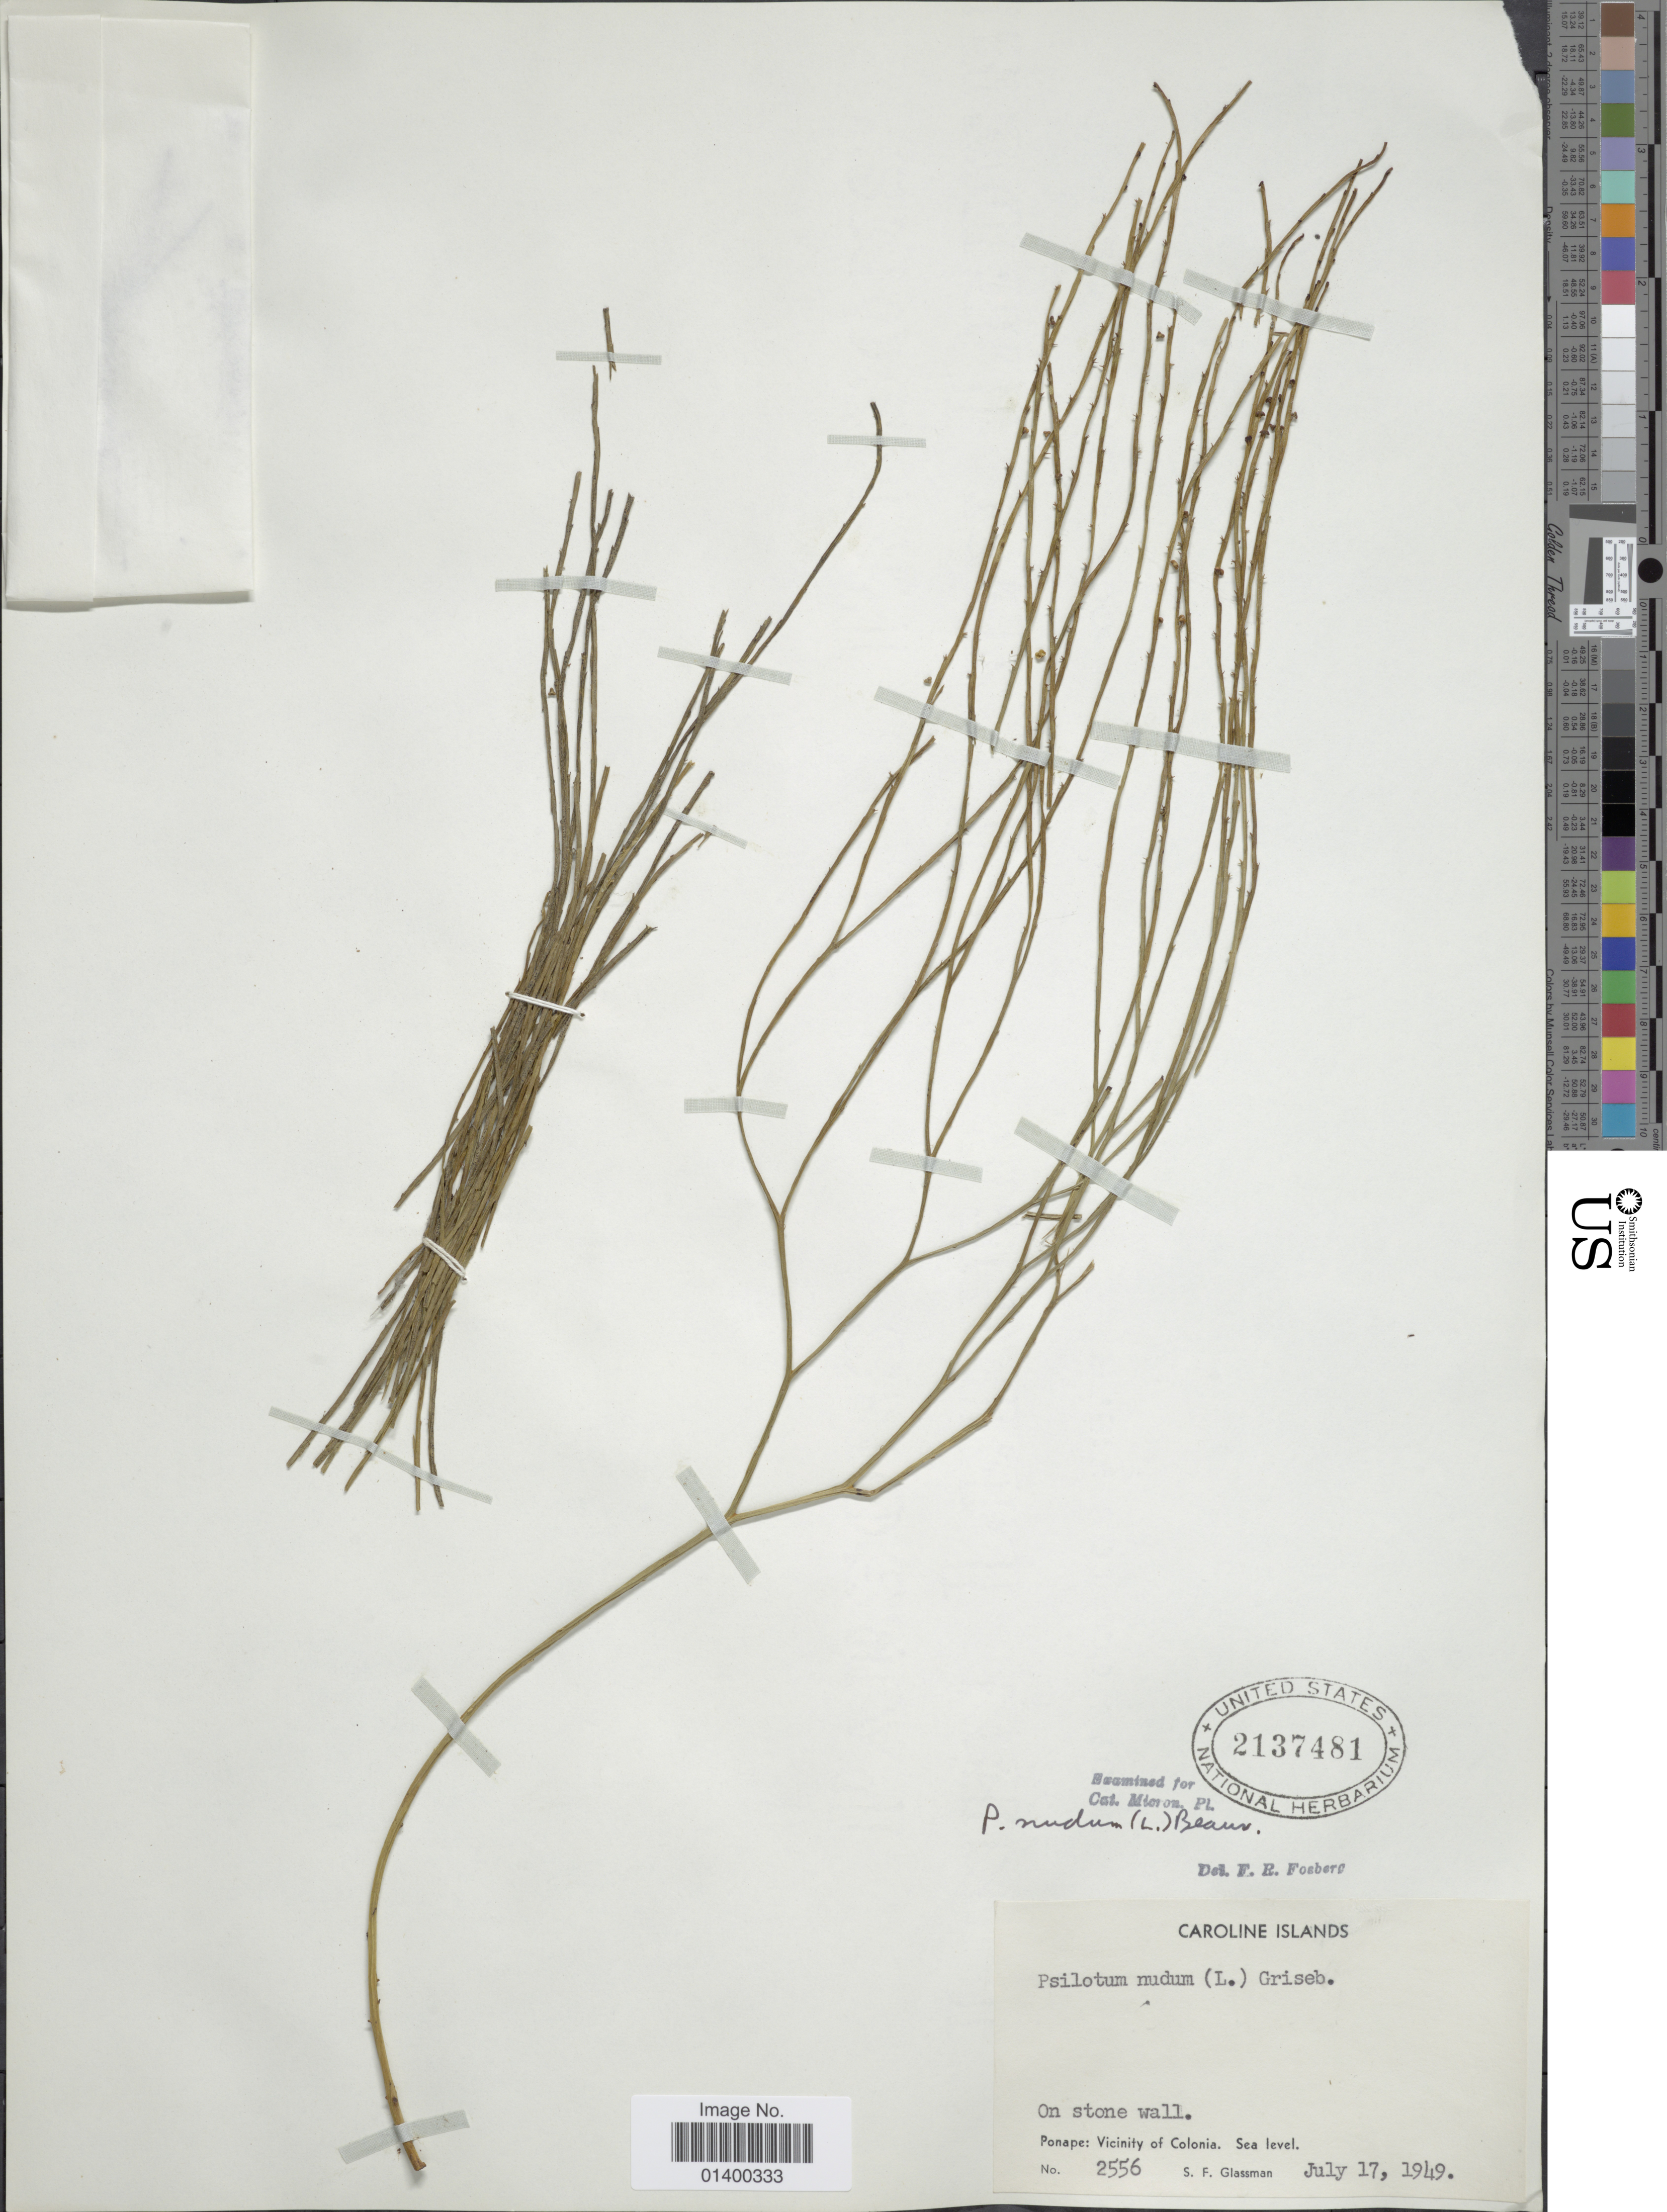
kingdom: Plantae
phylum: Tracheophyta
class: Polypodiopsida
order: Psilotales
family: Psilotaceae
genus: Psilotum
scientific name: Psilotum nudum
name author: (L.) P. Beauv.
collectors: S. F. Glassman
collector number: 2556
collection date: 1949-07-17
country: Micronesia, Federated States of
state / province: Pohnpei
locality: Caroline Islands, Ponape: vicinity of Colonia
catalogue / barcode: US 2137481